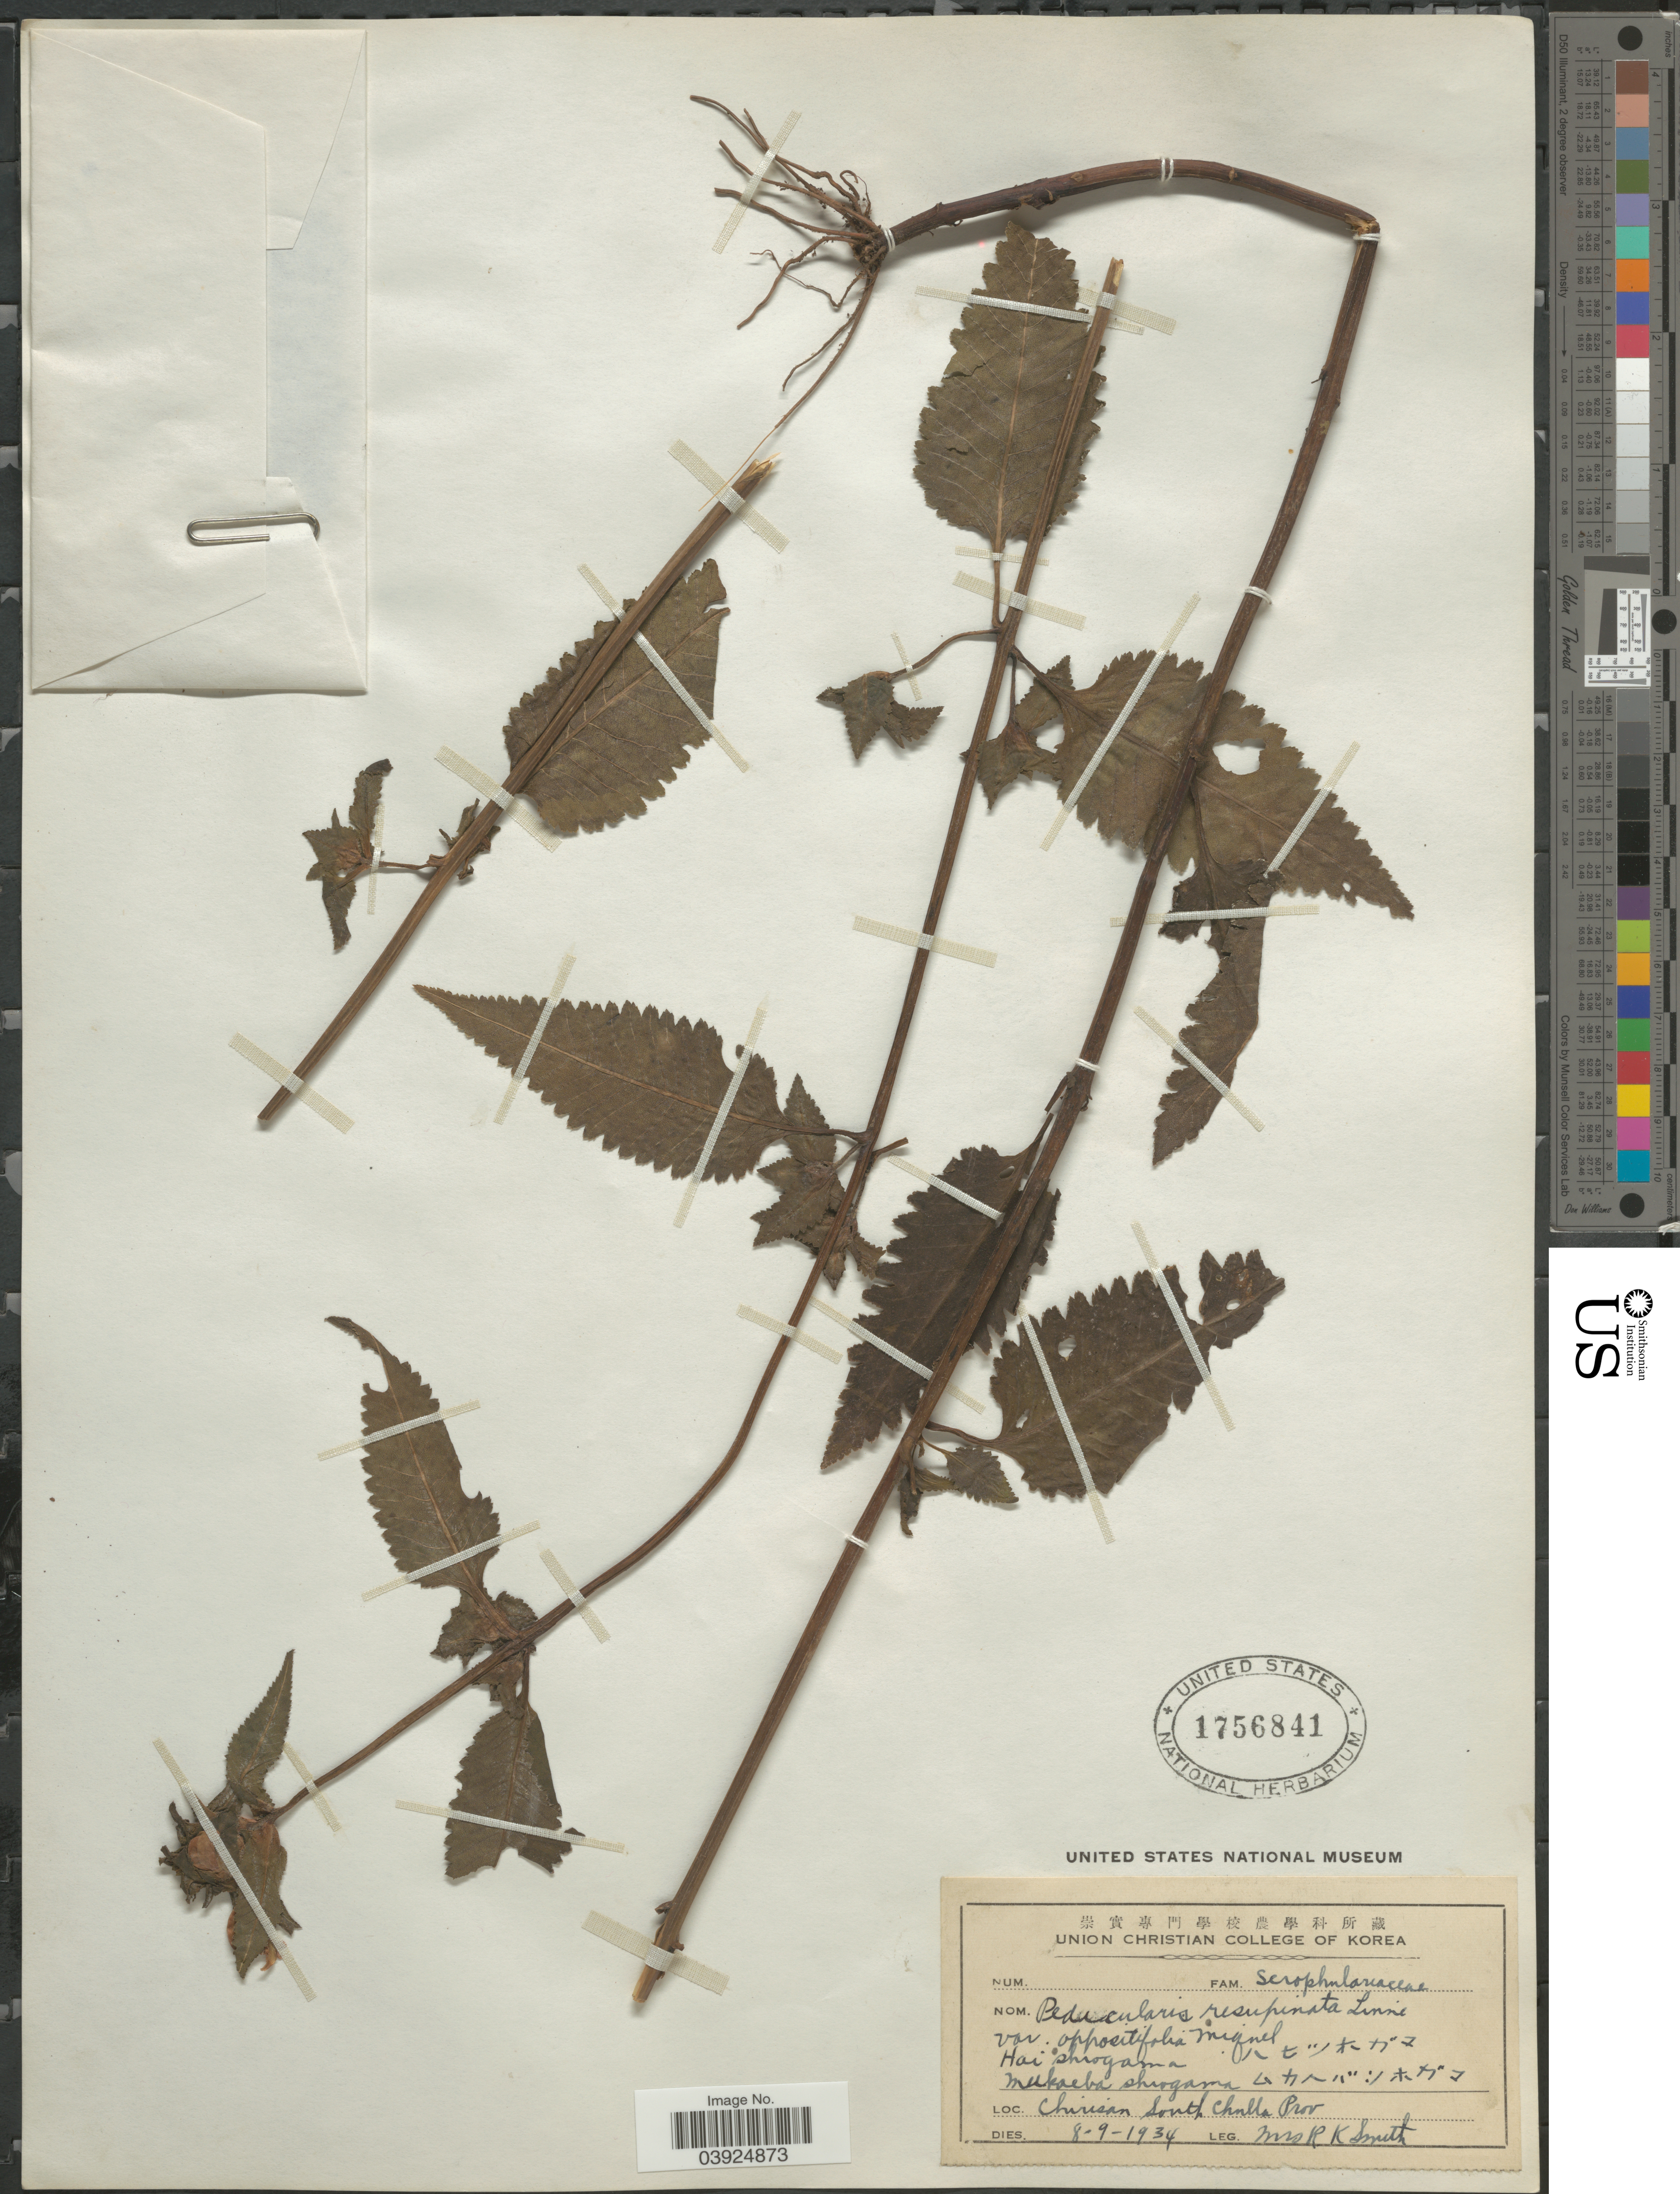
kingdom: Plantae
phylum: Tracheophyta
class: Magnoliopsida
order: Lamiales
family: Orobanchaceae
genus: Pedicularis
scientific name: Pedicularis resupinata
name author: L.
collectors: R. Smith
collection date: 1934-09-08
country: South Korea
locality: Chirisan, South Chulla Prov.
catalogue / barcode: US 1756841